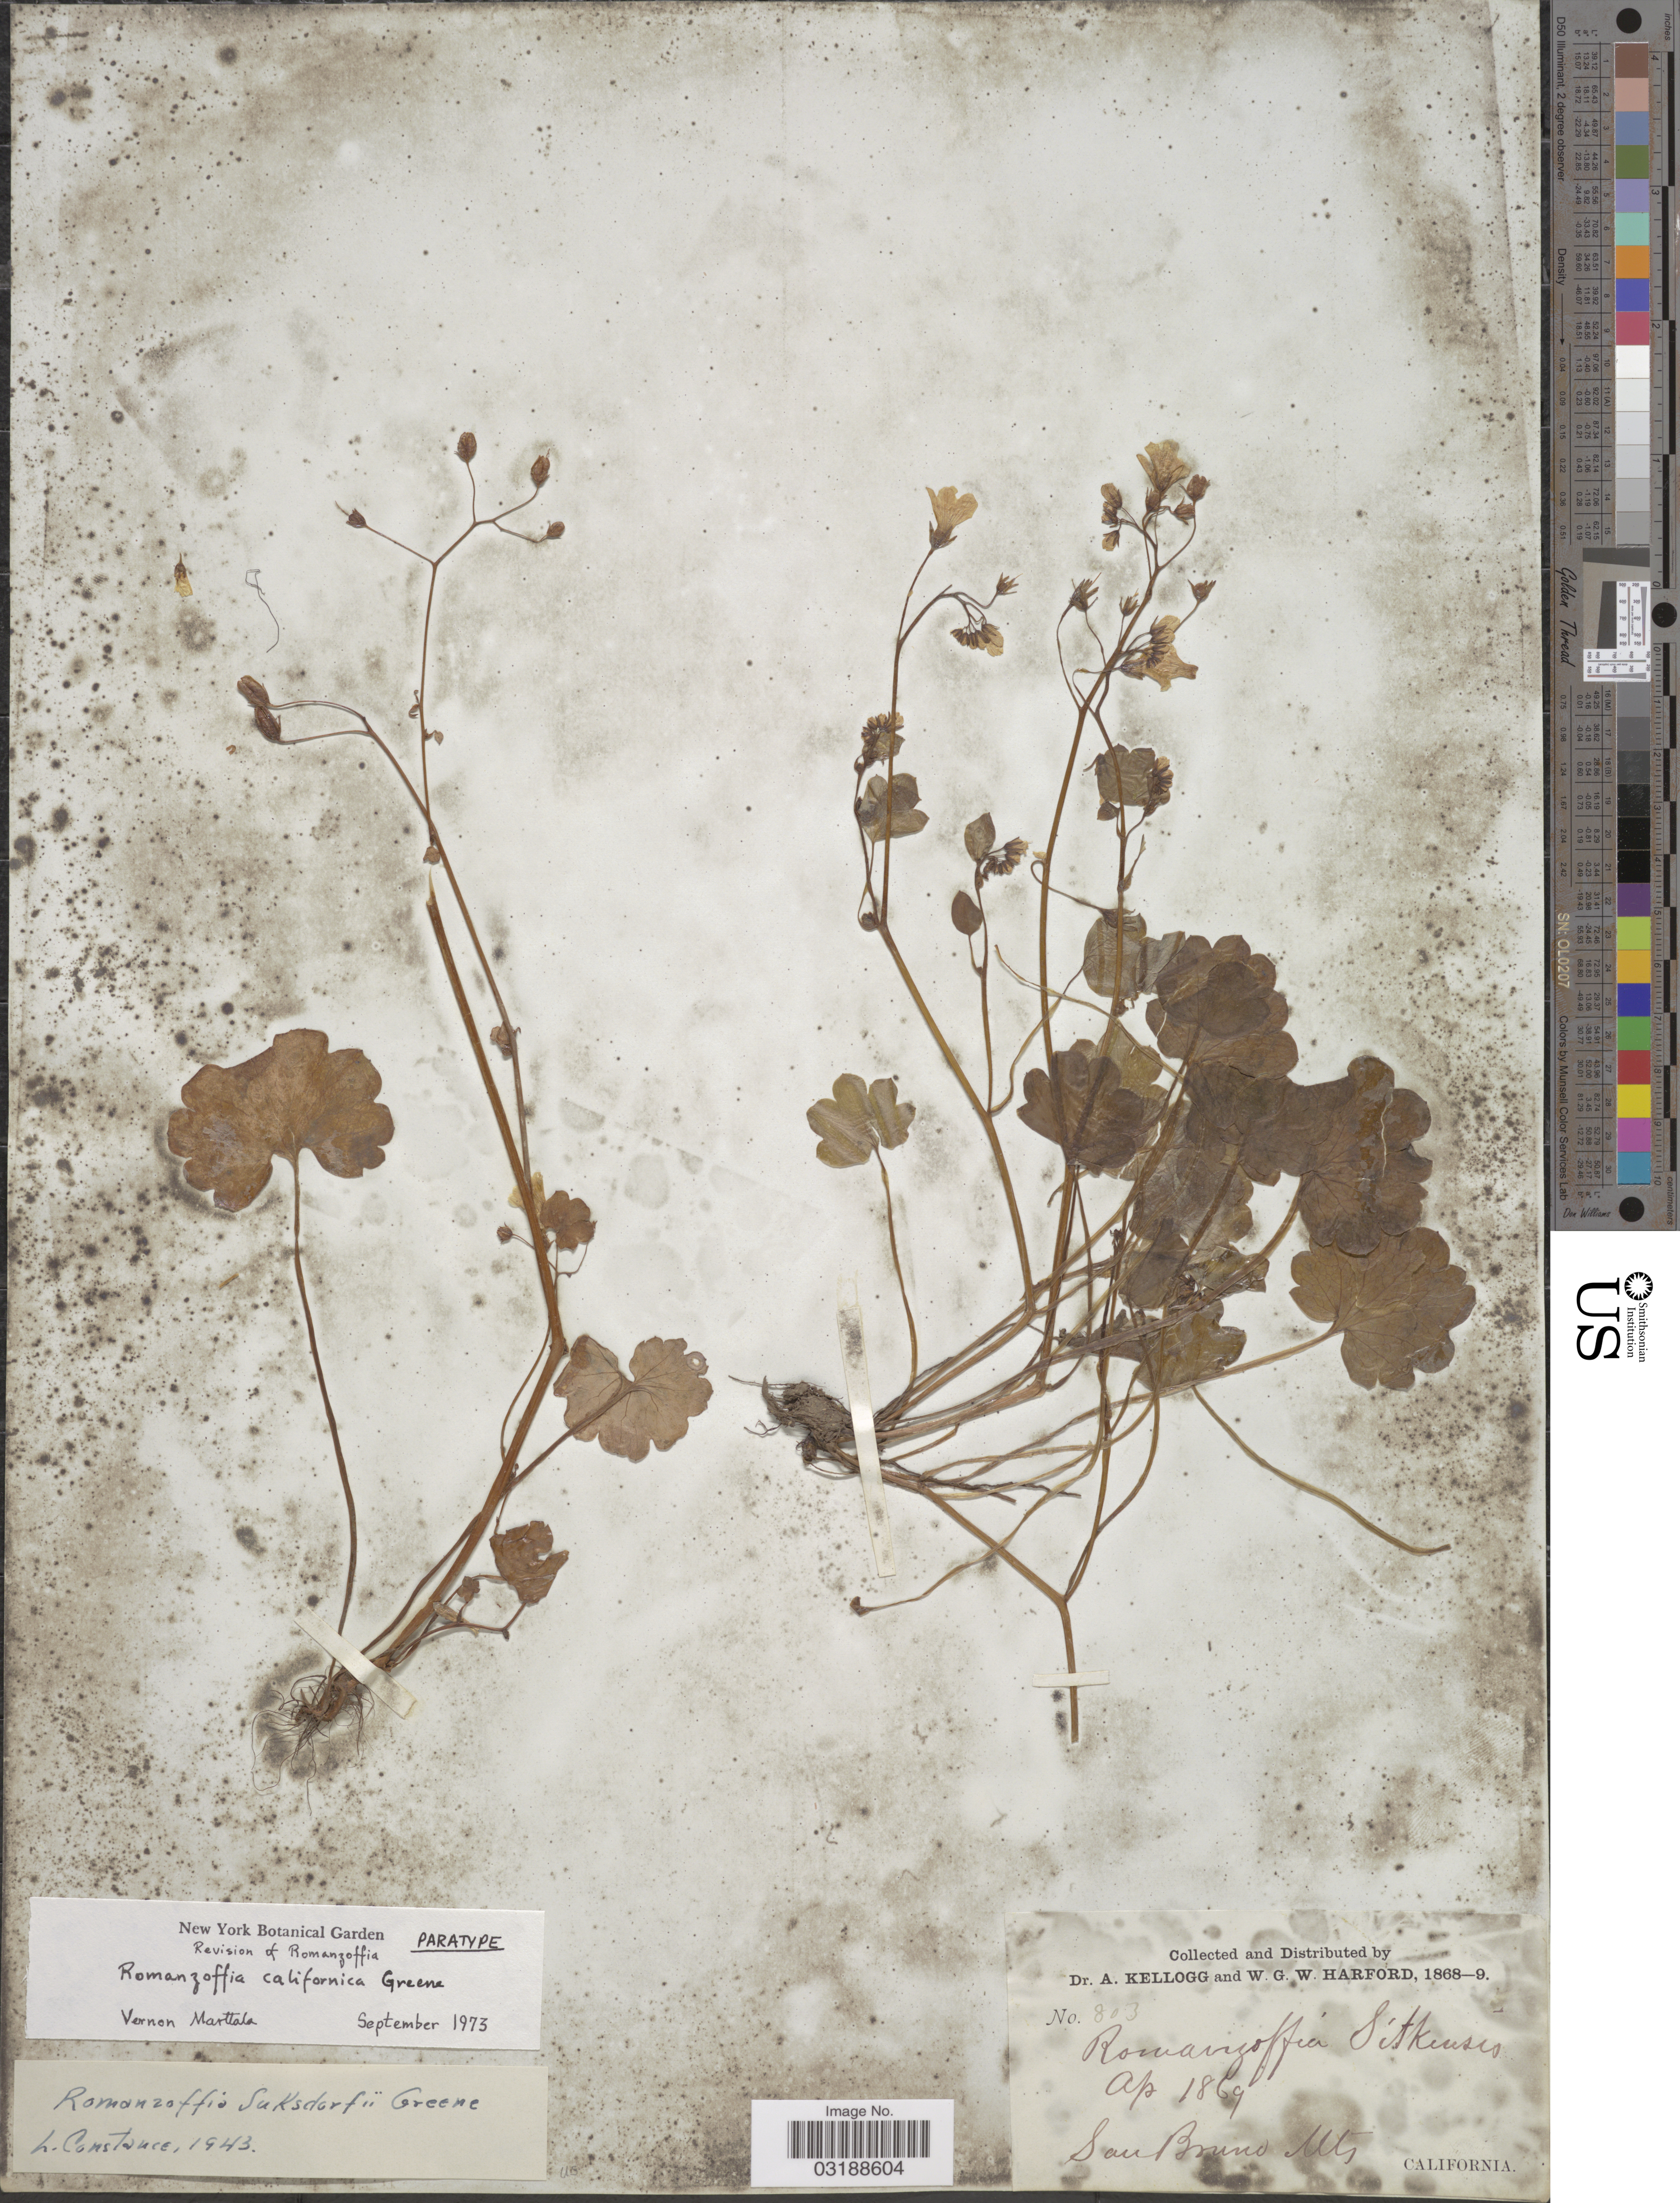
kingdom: Plantae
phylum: Tracheophyta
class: Magnoliopsida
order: Boraginales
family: Hydrophyllaceae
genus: Romanzoffia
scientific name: Romanzoffia californica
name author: Greene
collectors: A. Kellogg & W. G. W. Harford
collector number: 803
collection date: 1869-04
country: United States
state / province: California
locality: San Bruno Mts.